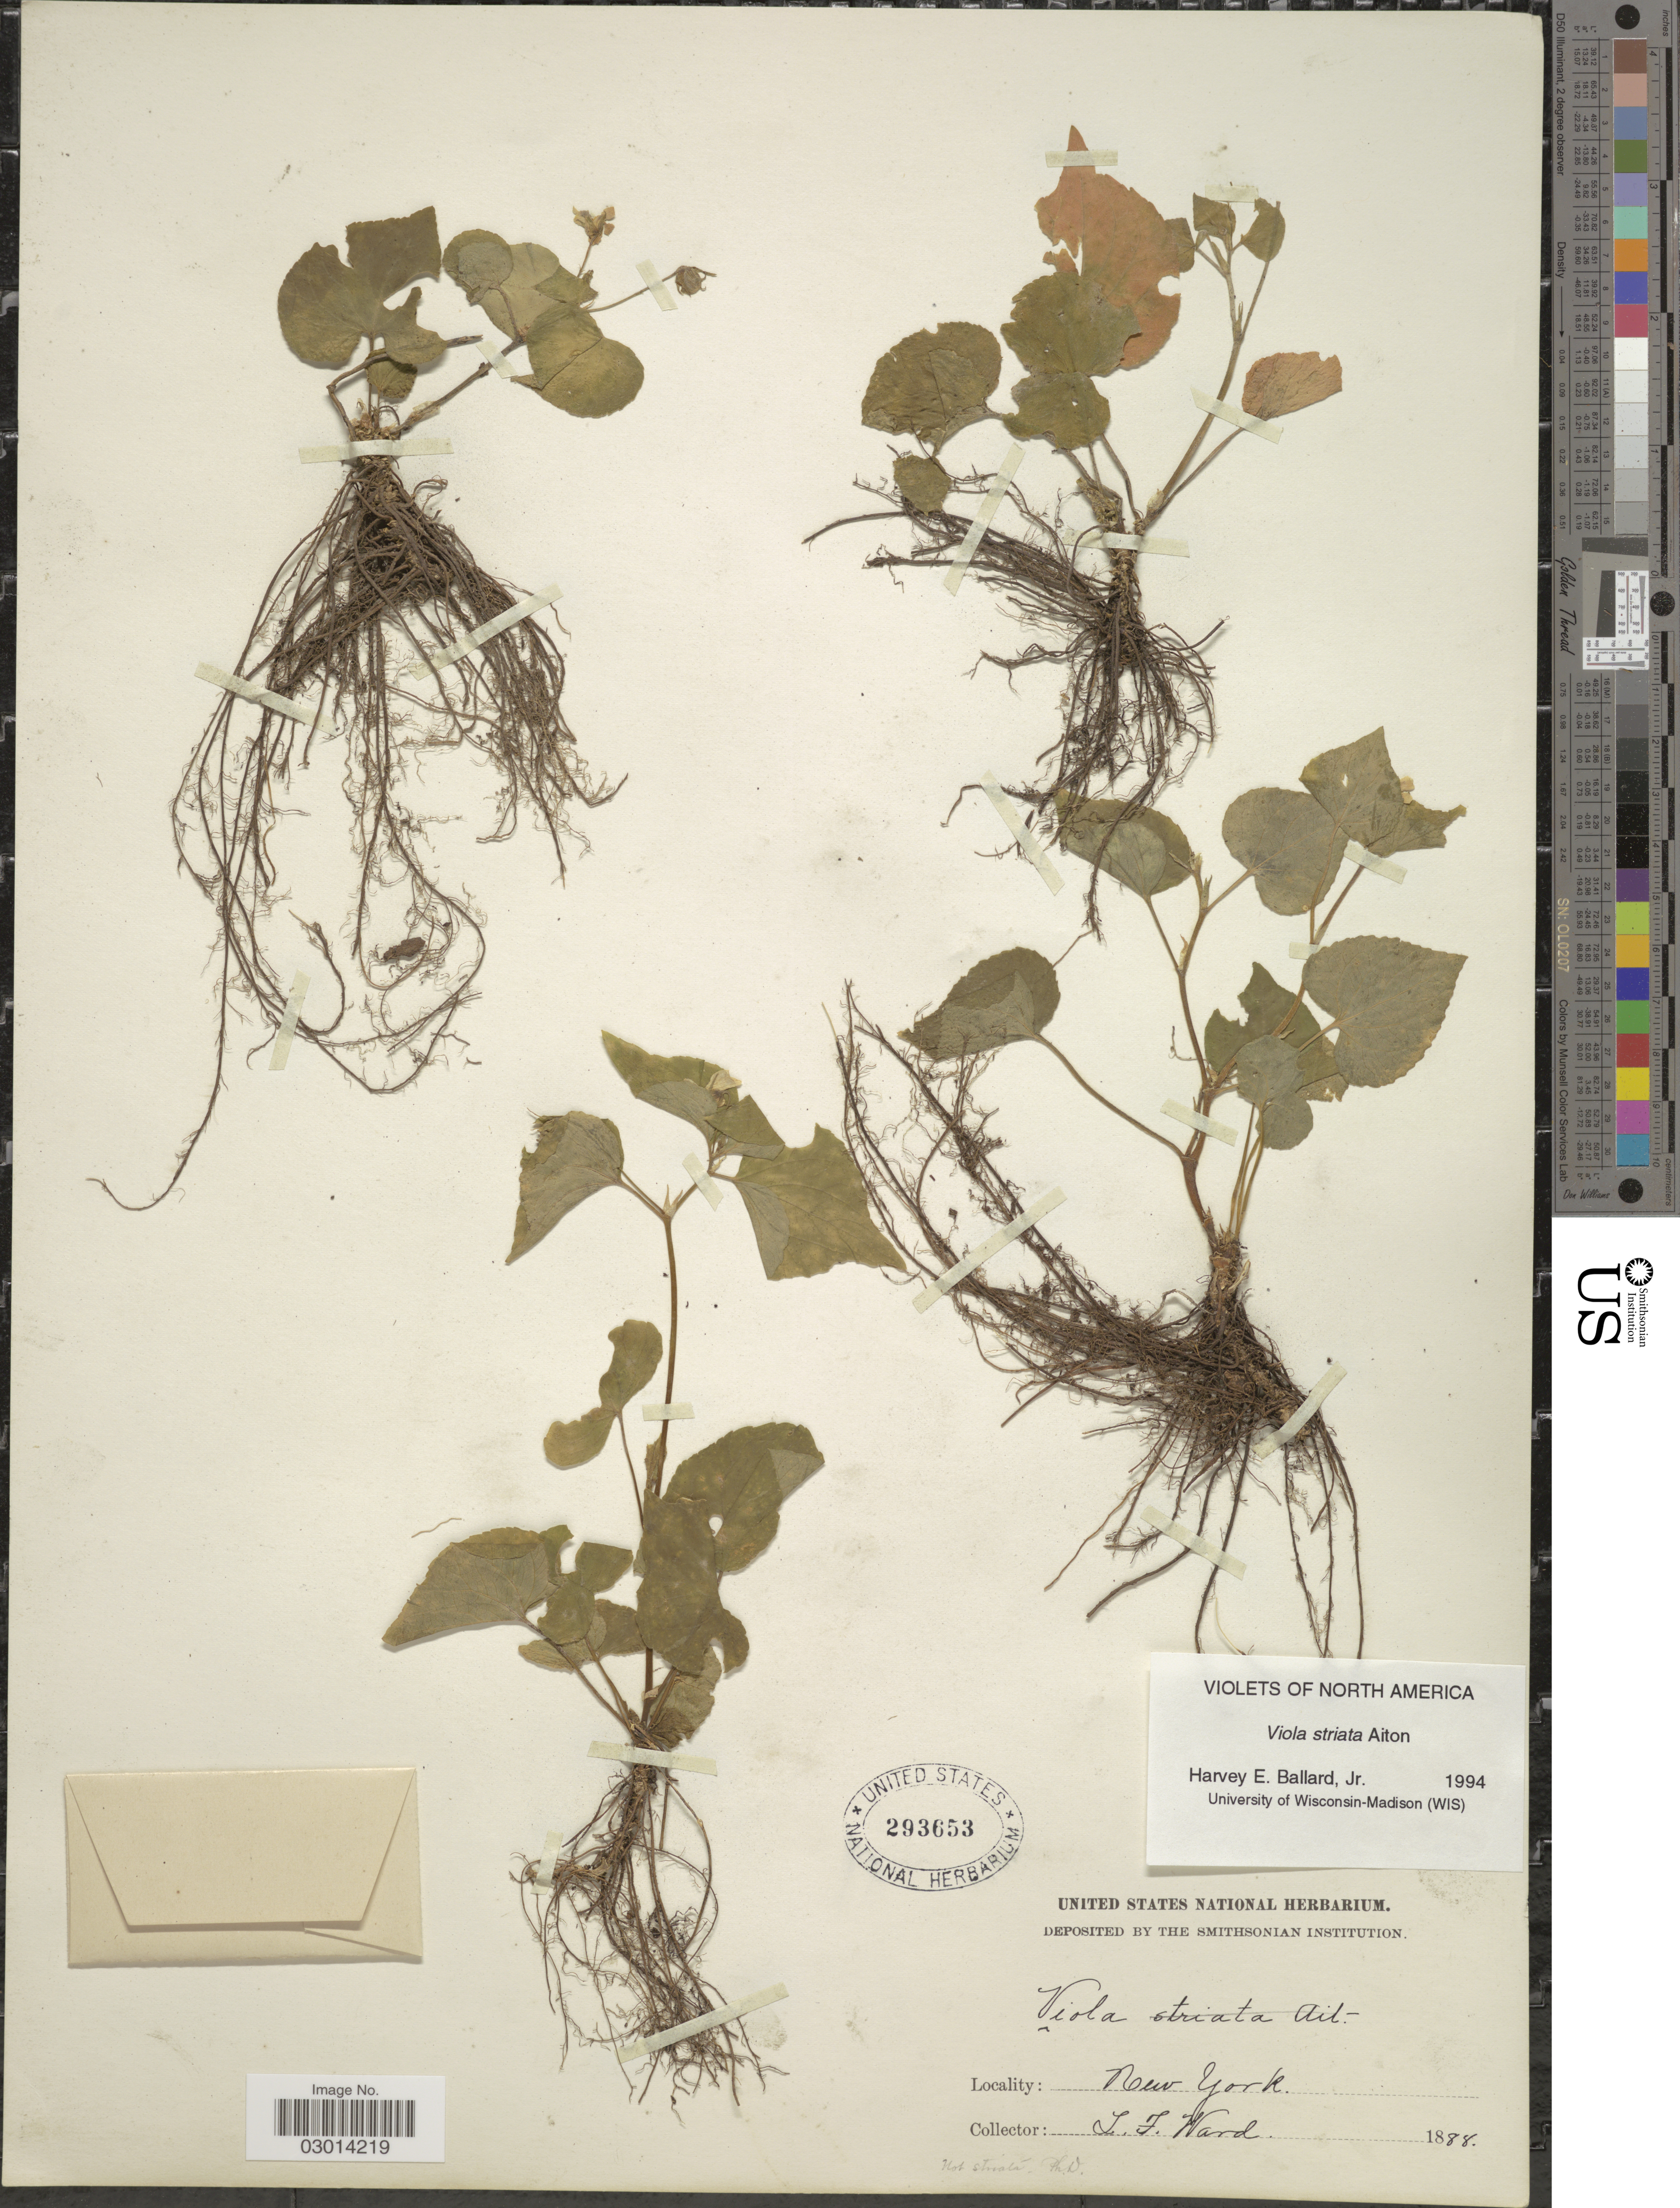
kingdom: Plantae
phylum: Tracheophyta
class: Magnoliopsida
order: Malpighiales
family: Violaceae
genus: Viola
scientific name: Viola rostrata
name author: Pursh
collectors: L. Ward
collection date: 1888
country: United States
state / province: New York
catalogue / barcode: US 293653